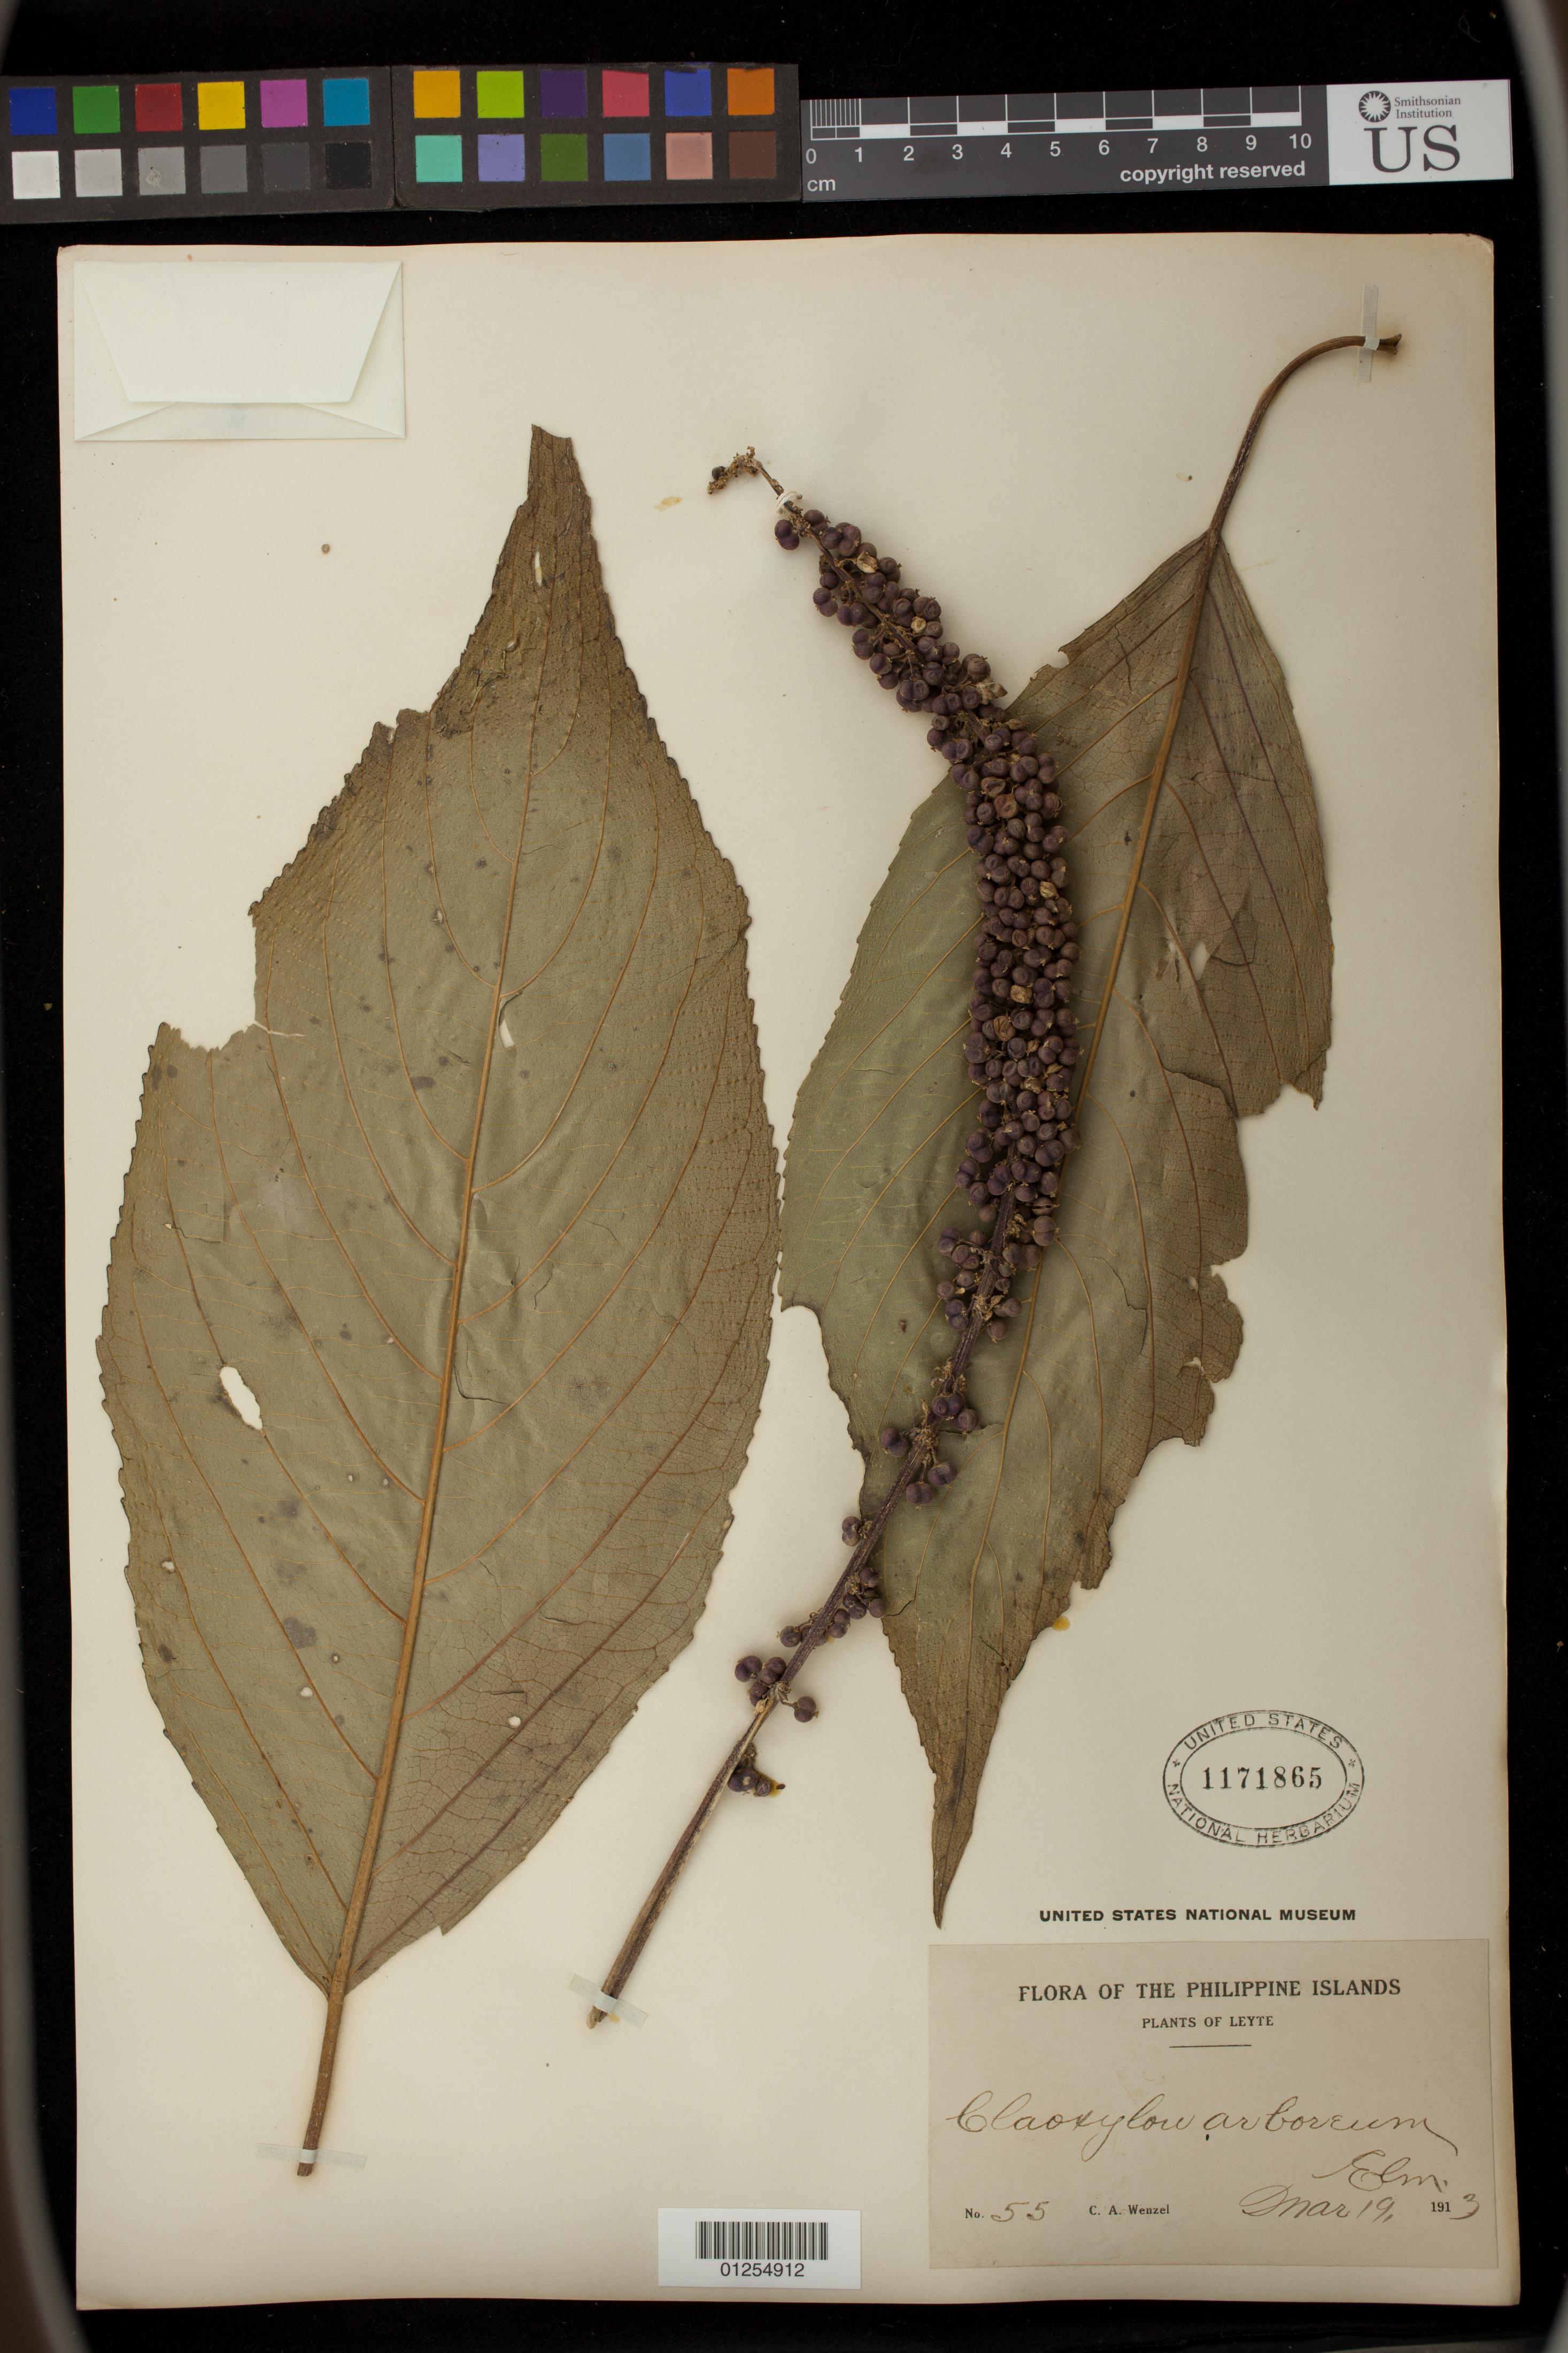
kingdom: Plantae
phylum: Tracheophyta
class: Magnoliopsida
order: Malpighiales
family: Euphorbiaceae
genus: Claoxylon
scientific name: Claoxylon arboreum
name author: Elmer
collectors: C. Wenzel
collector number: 55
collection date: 1913-03-19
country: Philippines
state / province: Eastern Visayas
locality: Elm. Leyte.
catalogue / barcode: US 1171865